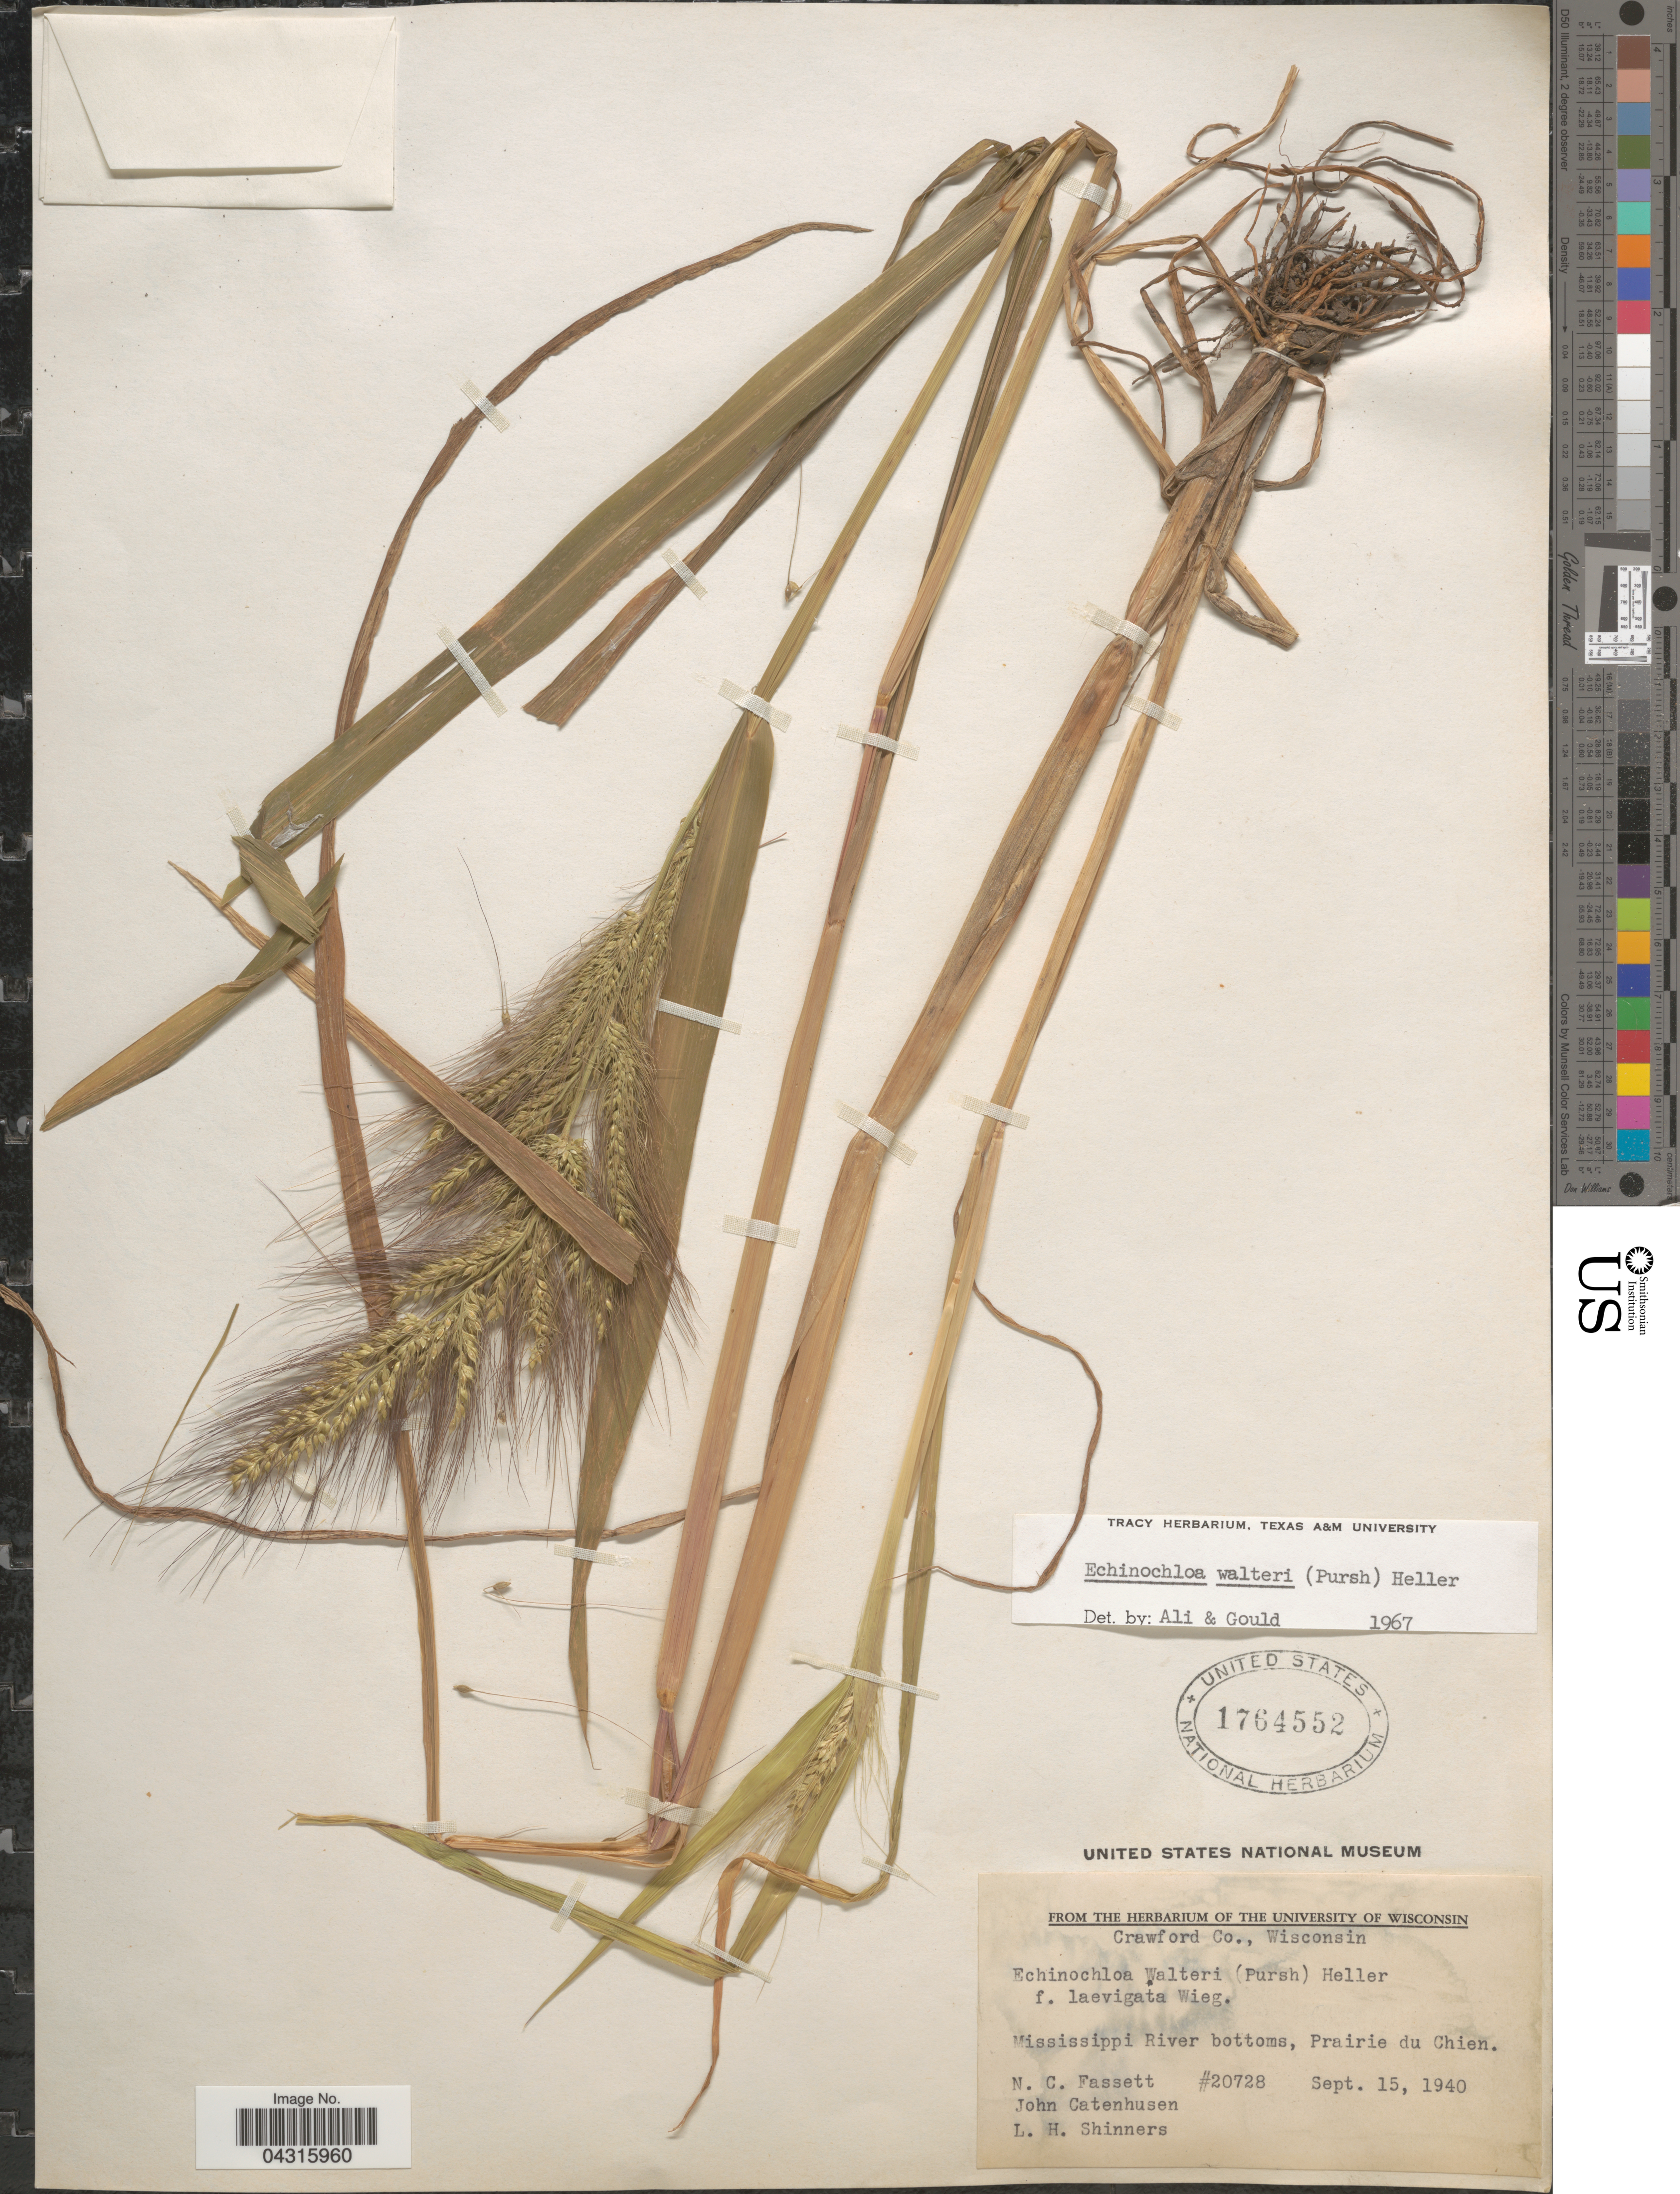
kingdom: Plantae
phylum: Tracheophyta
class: Liliopsida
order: Poales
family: Poaceae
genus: Echinochloa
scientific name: Echinochloa walteri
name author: (Pursh) A. Heller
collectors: N. C. Fassett, J. Catenhusen & L. H. Shinners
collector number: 20728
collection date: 1940-09-15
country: United States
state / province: Wisconsin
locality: Crawford Co. Mississippi River bottoms, Prairie du Chien.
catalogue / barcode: US 1764552